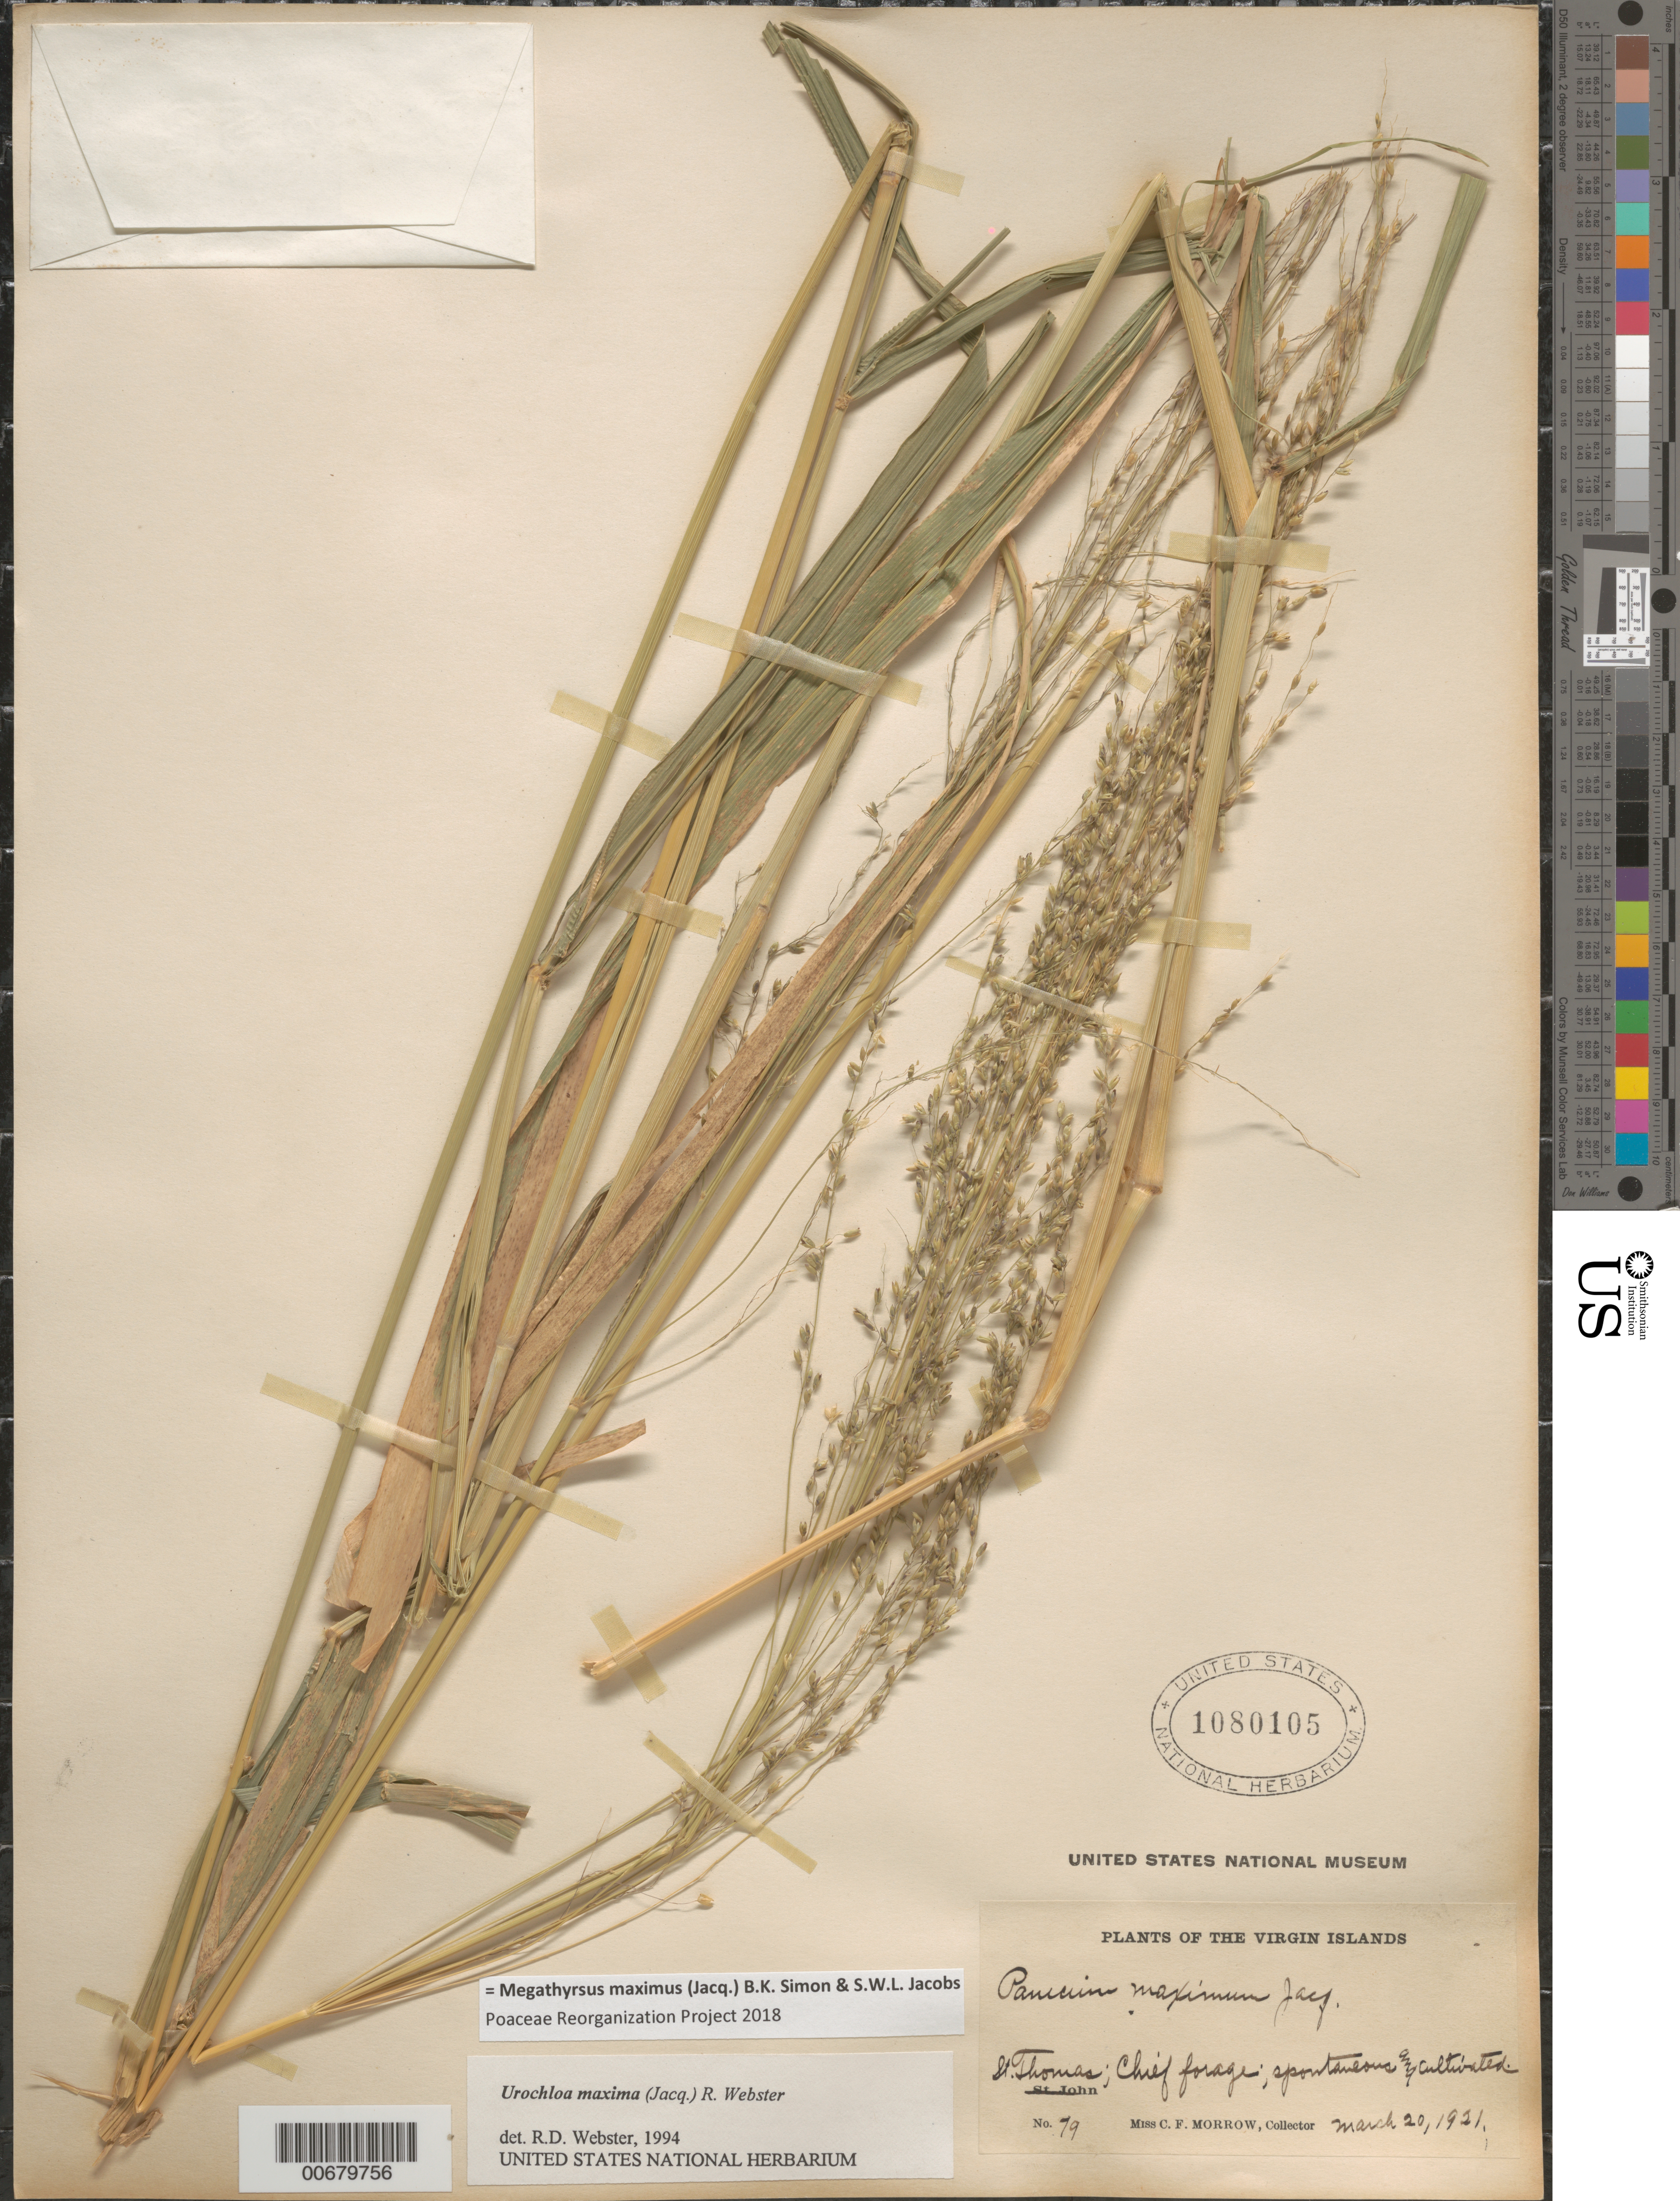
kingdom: Plantae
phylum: Tracheophyta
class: Liliopsida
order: Poales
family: Poaceae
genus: Megathyrsus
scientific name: Megathyrsus maximus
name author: (Jacq.) B.K. Simon & S.W.L. Jacobs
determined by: Poaceae Reorganization Project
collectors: C. Morrow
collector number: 79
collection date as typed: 20 Mar 1921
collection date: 1921-03-20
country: U.S. Virgin Islands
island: St. Thomas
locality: St. Thomas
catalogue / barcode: US 1080105